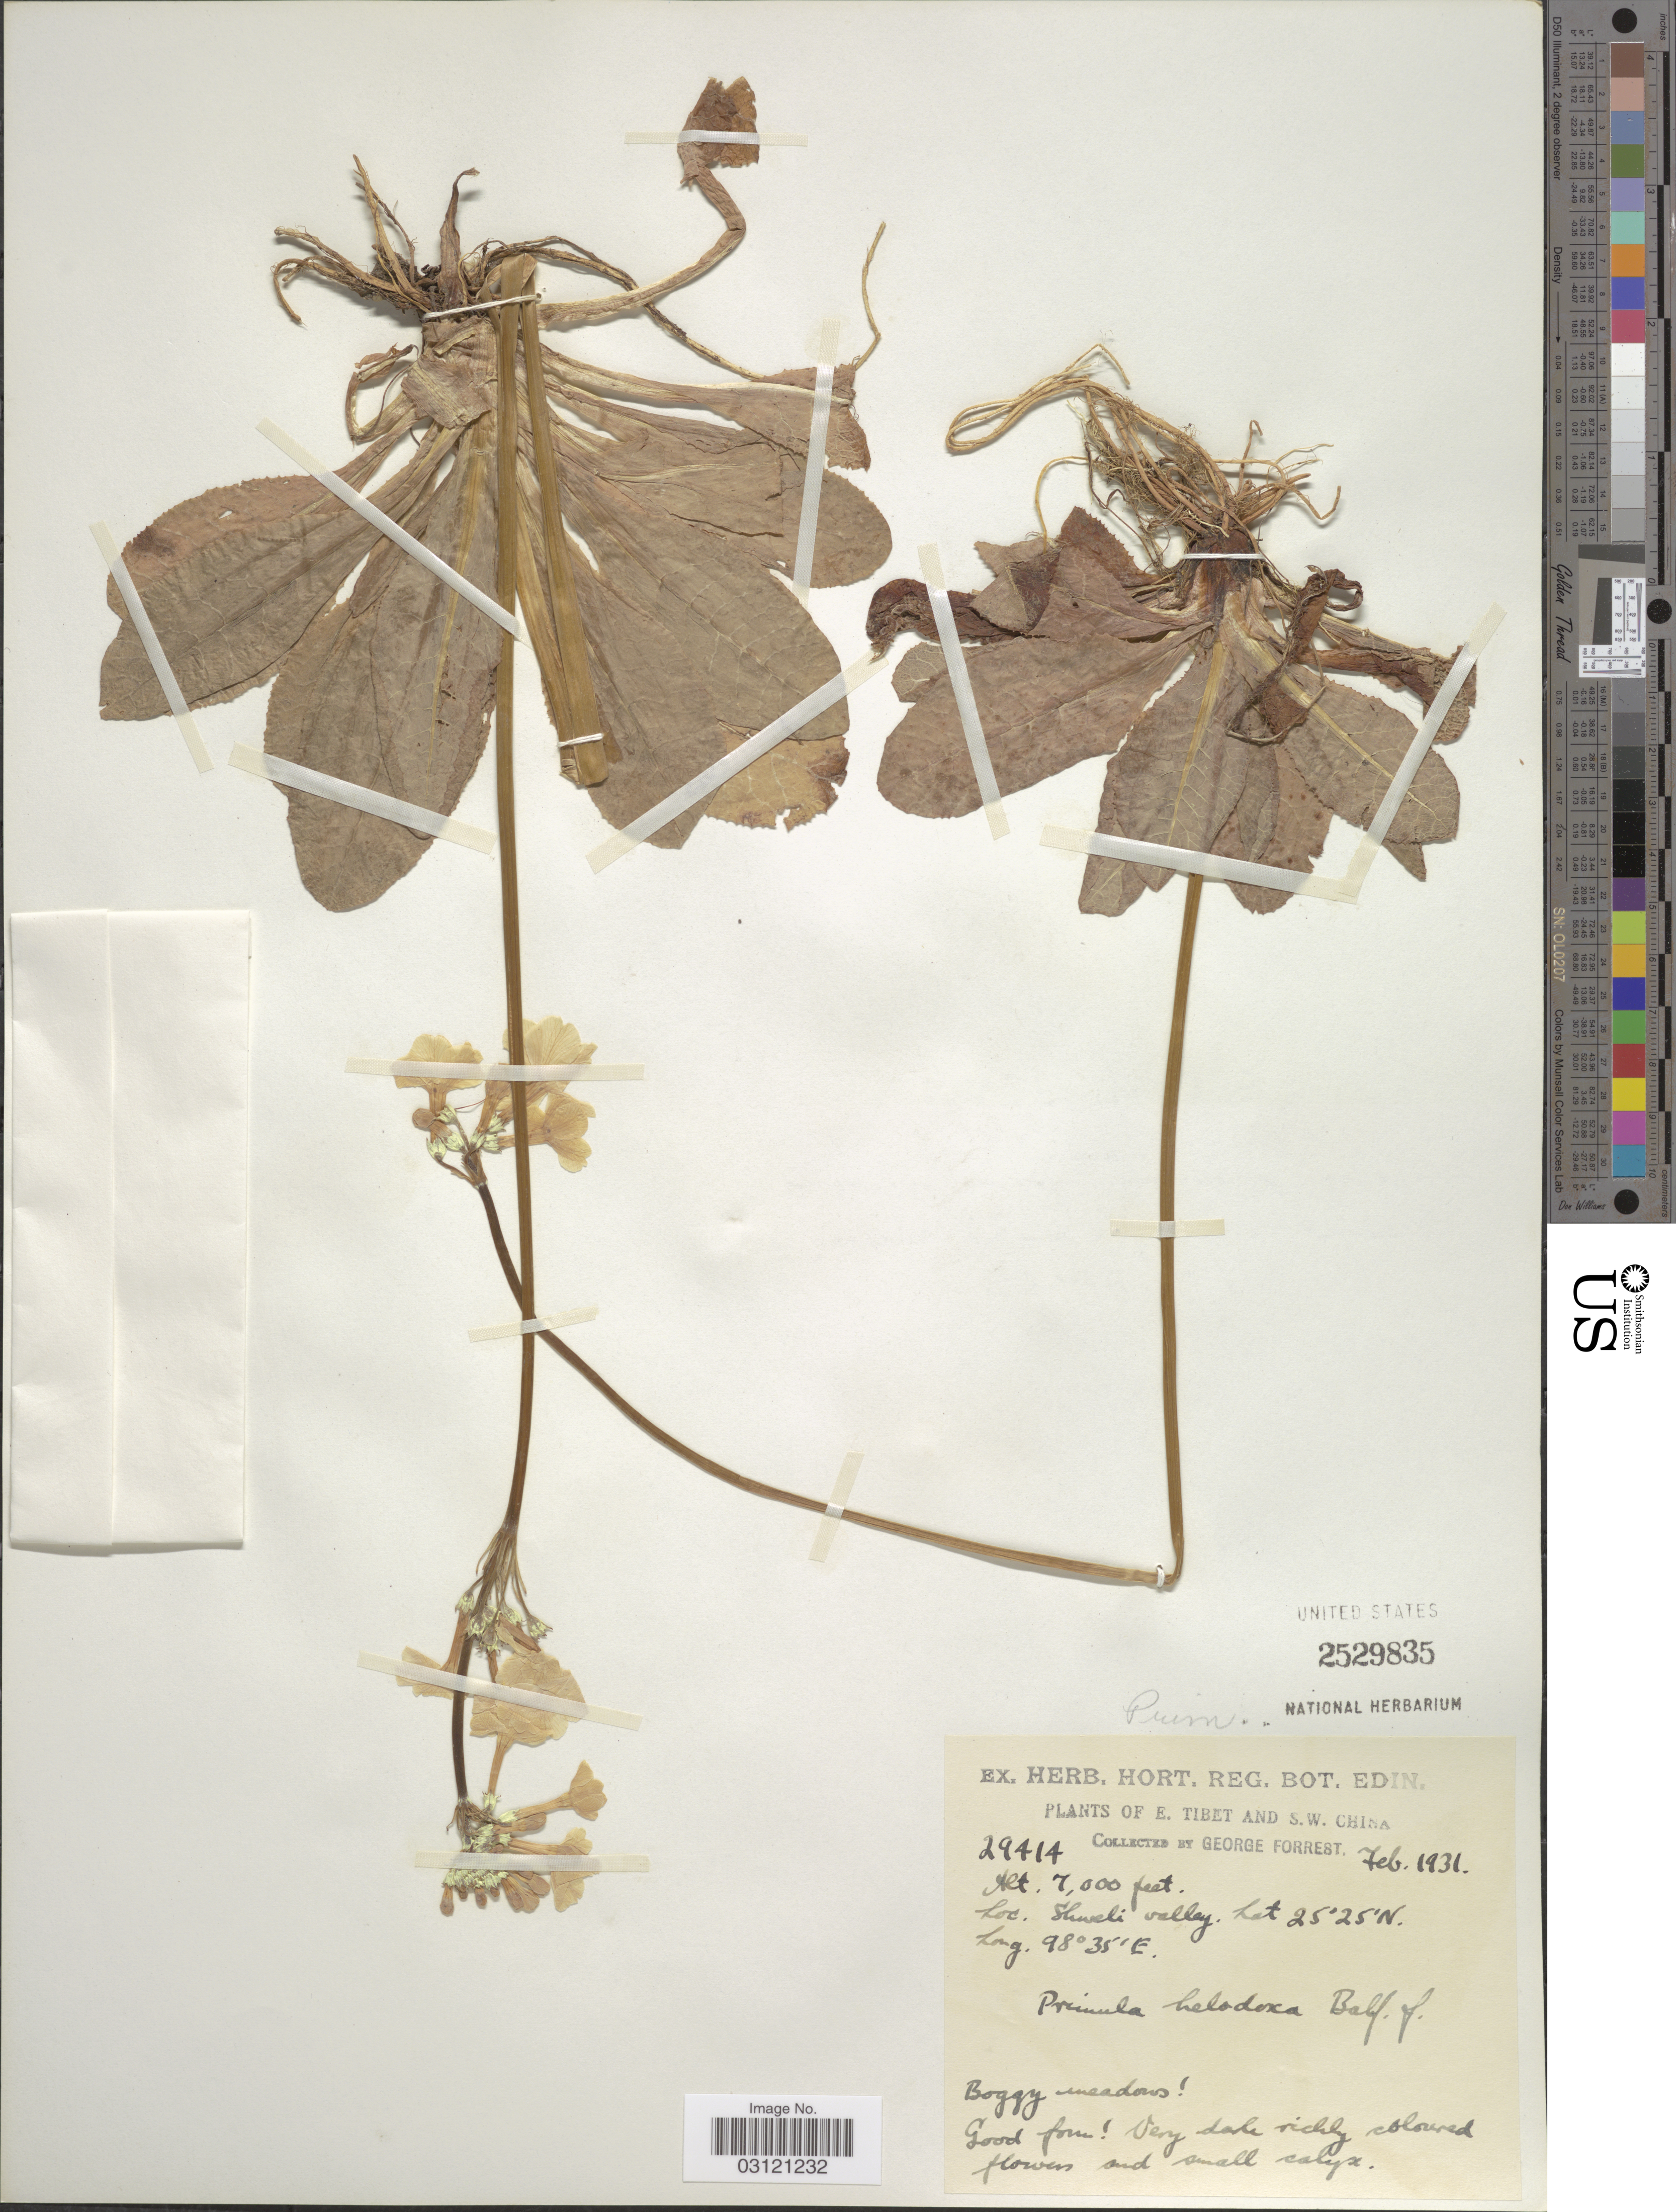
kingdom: Plantae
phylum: Tracheophyta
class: Magnoliopsida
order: Ericales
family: Primulaceae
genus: Primula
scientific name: Primula helodoxa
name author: Balf. f.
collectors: G. Forrest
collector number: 29414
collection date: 1931-02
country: China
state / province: Xizang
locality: E. Tibet and S.W. China, Shweli valley.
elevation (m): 2134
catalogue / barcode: US 2529835